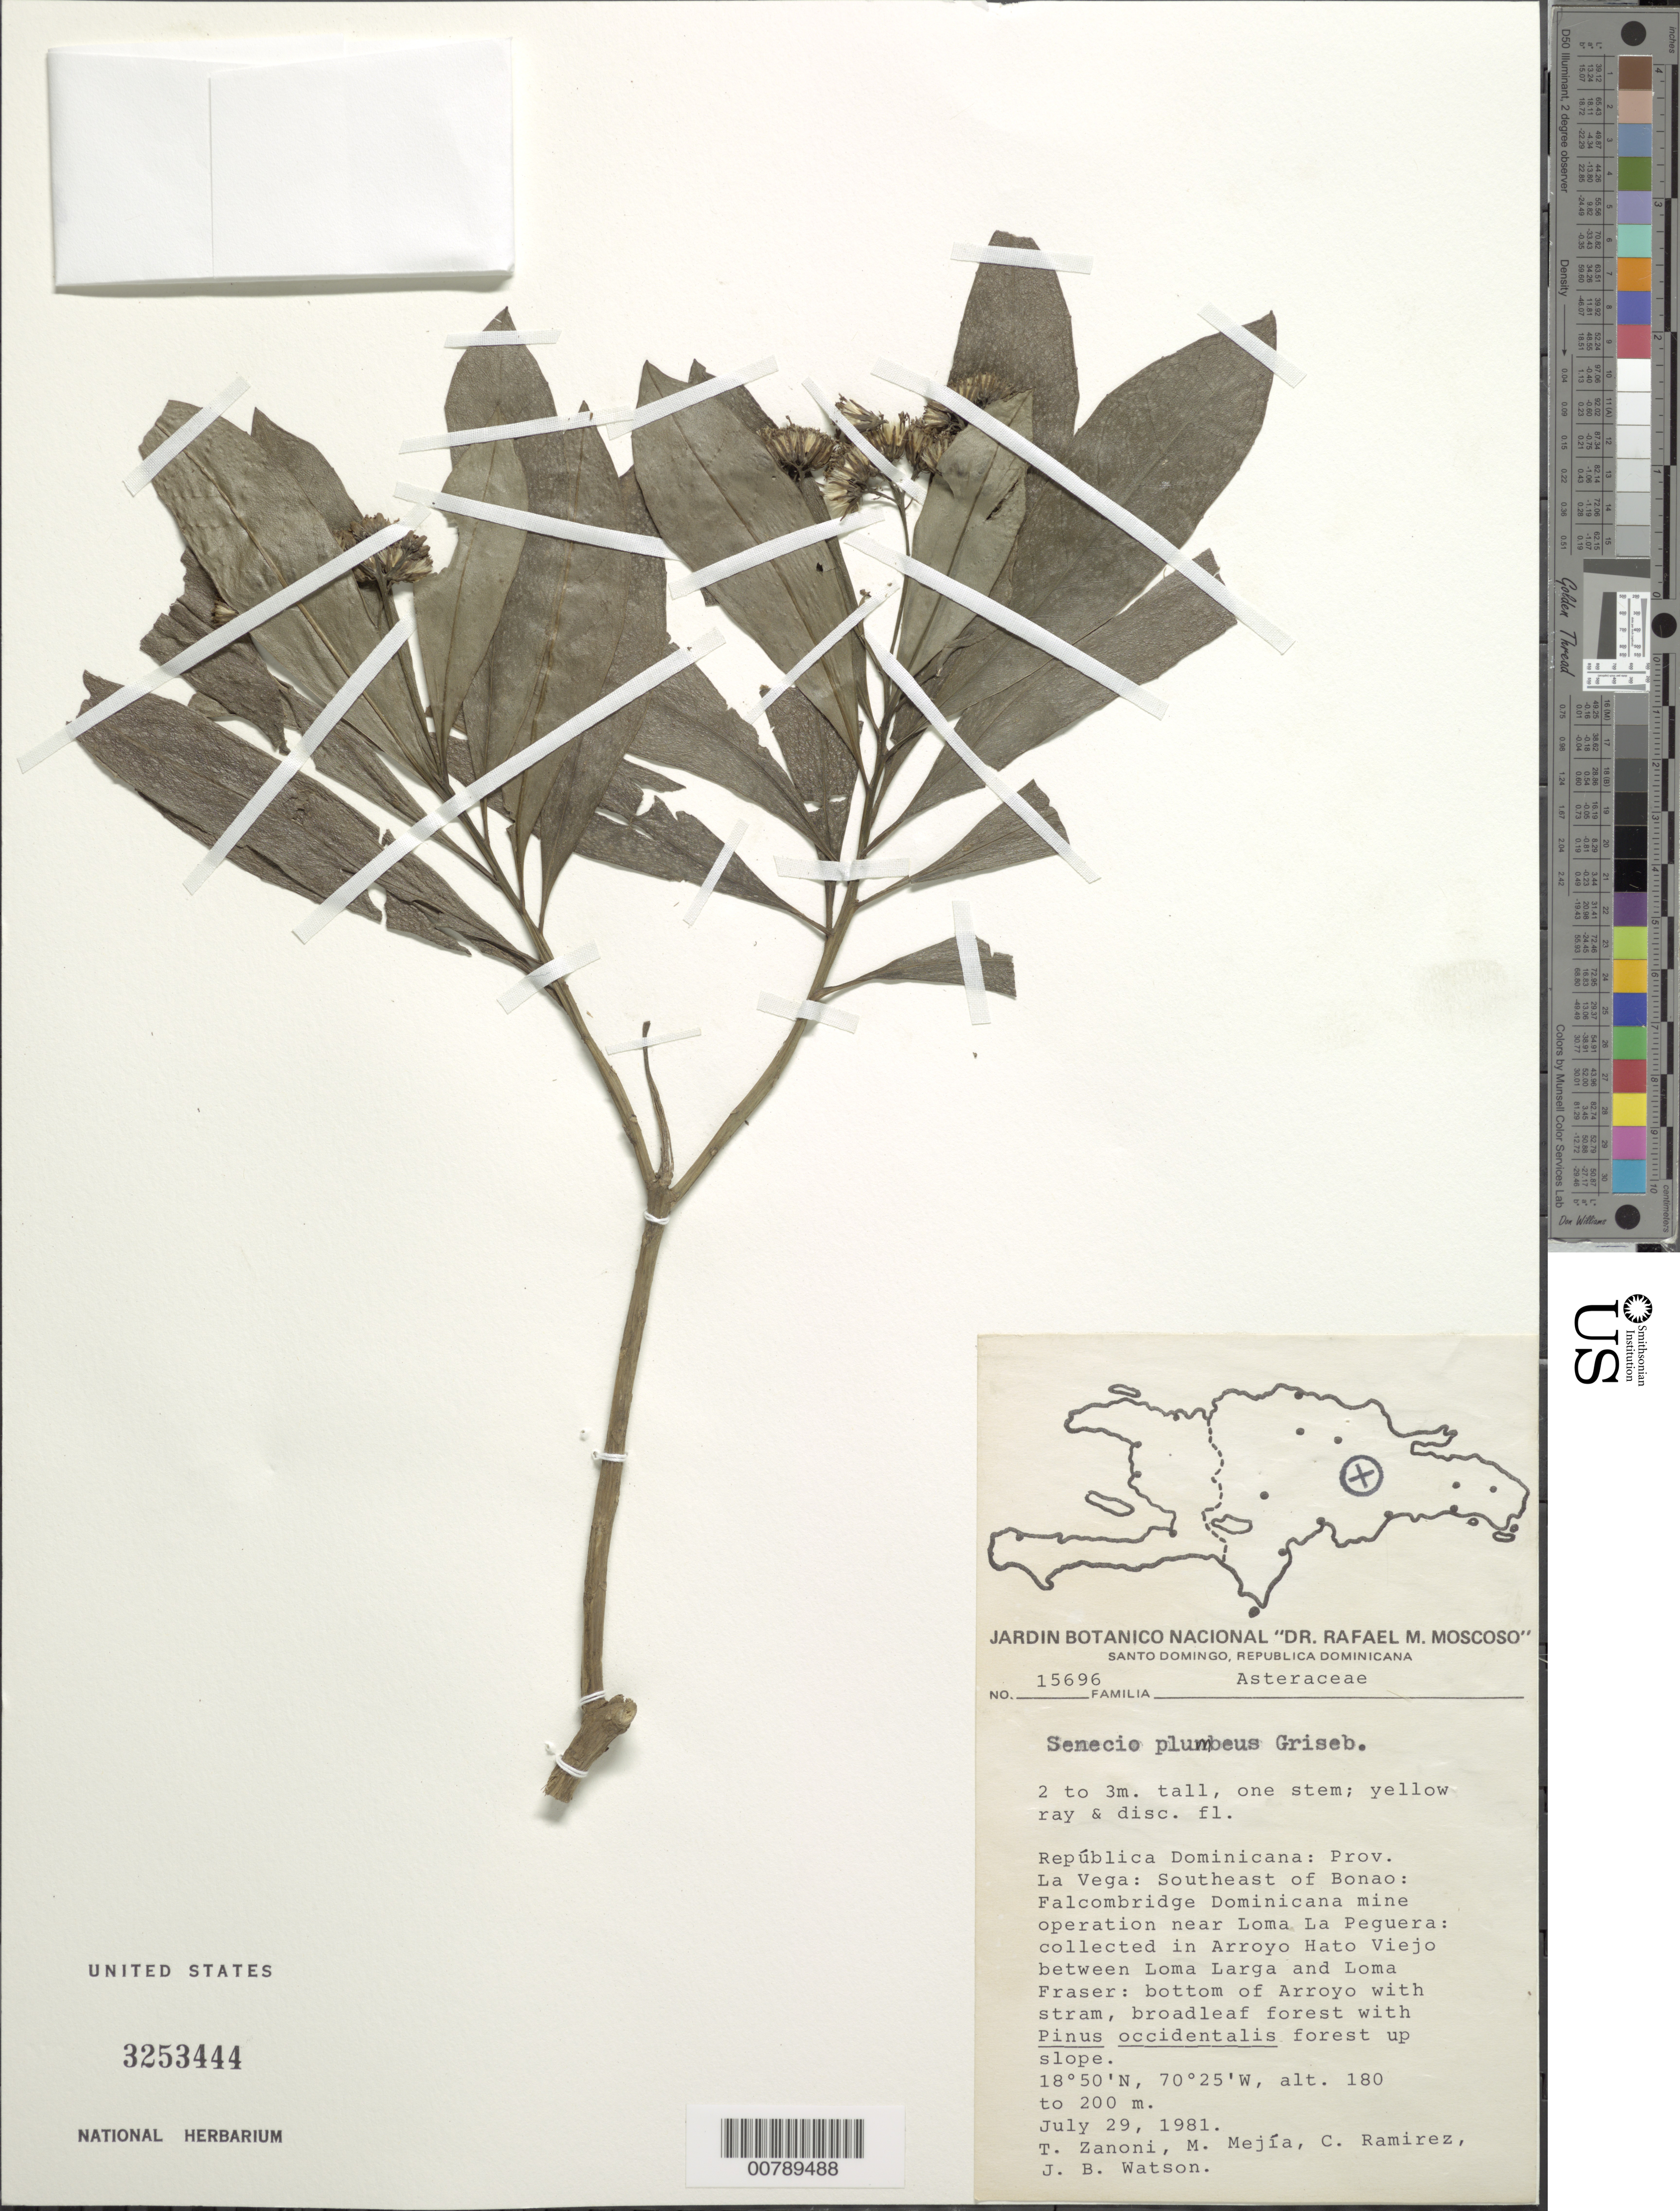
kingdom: Plantae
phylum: Tracheophyta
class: Magnoliopsida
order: Asterales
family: Asteraceae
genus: Senecio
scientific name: Senecio plumbeus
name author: Griseb.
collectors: T. A. Zanoni, M. Mejia, C. Ramirez & J. B. Watson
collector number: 15696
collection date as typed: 29 Jul 1981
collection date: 1981-07-29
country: Dominican Republic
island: Hispaniola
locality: Prov. La Vega, SE of Bonao, Falcombridge Dominicana mine operation near Loma La Peguera, collected in Arroyo Hato Viejo between Loma Larga and Loma Fraser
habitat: Bottom of Arroyo with stram, broadleaf Pinus occidentalis forest up slope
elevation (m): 180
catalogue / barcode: US 3253444